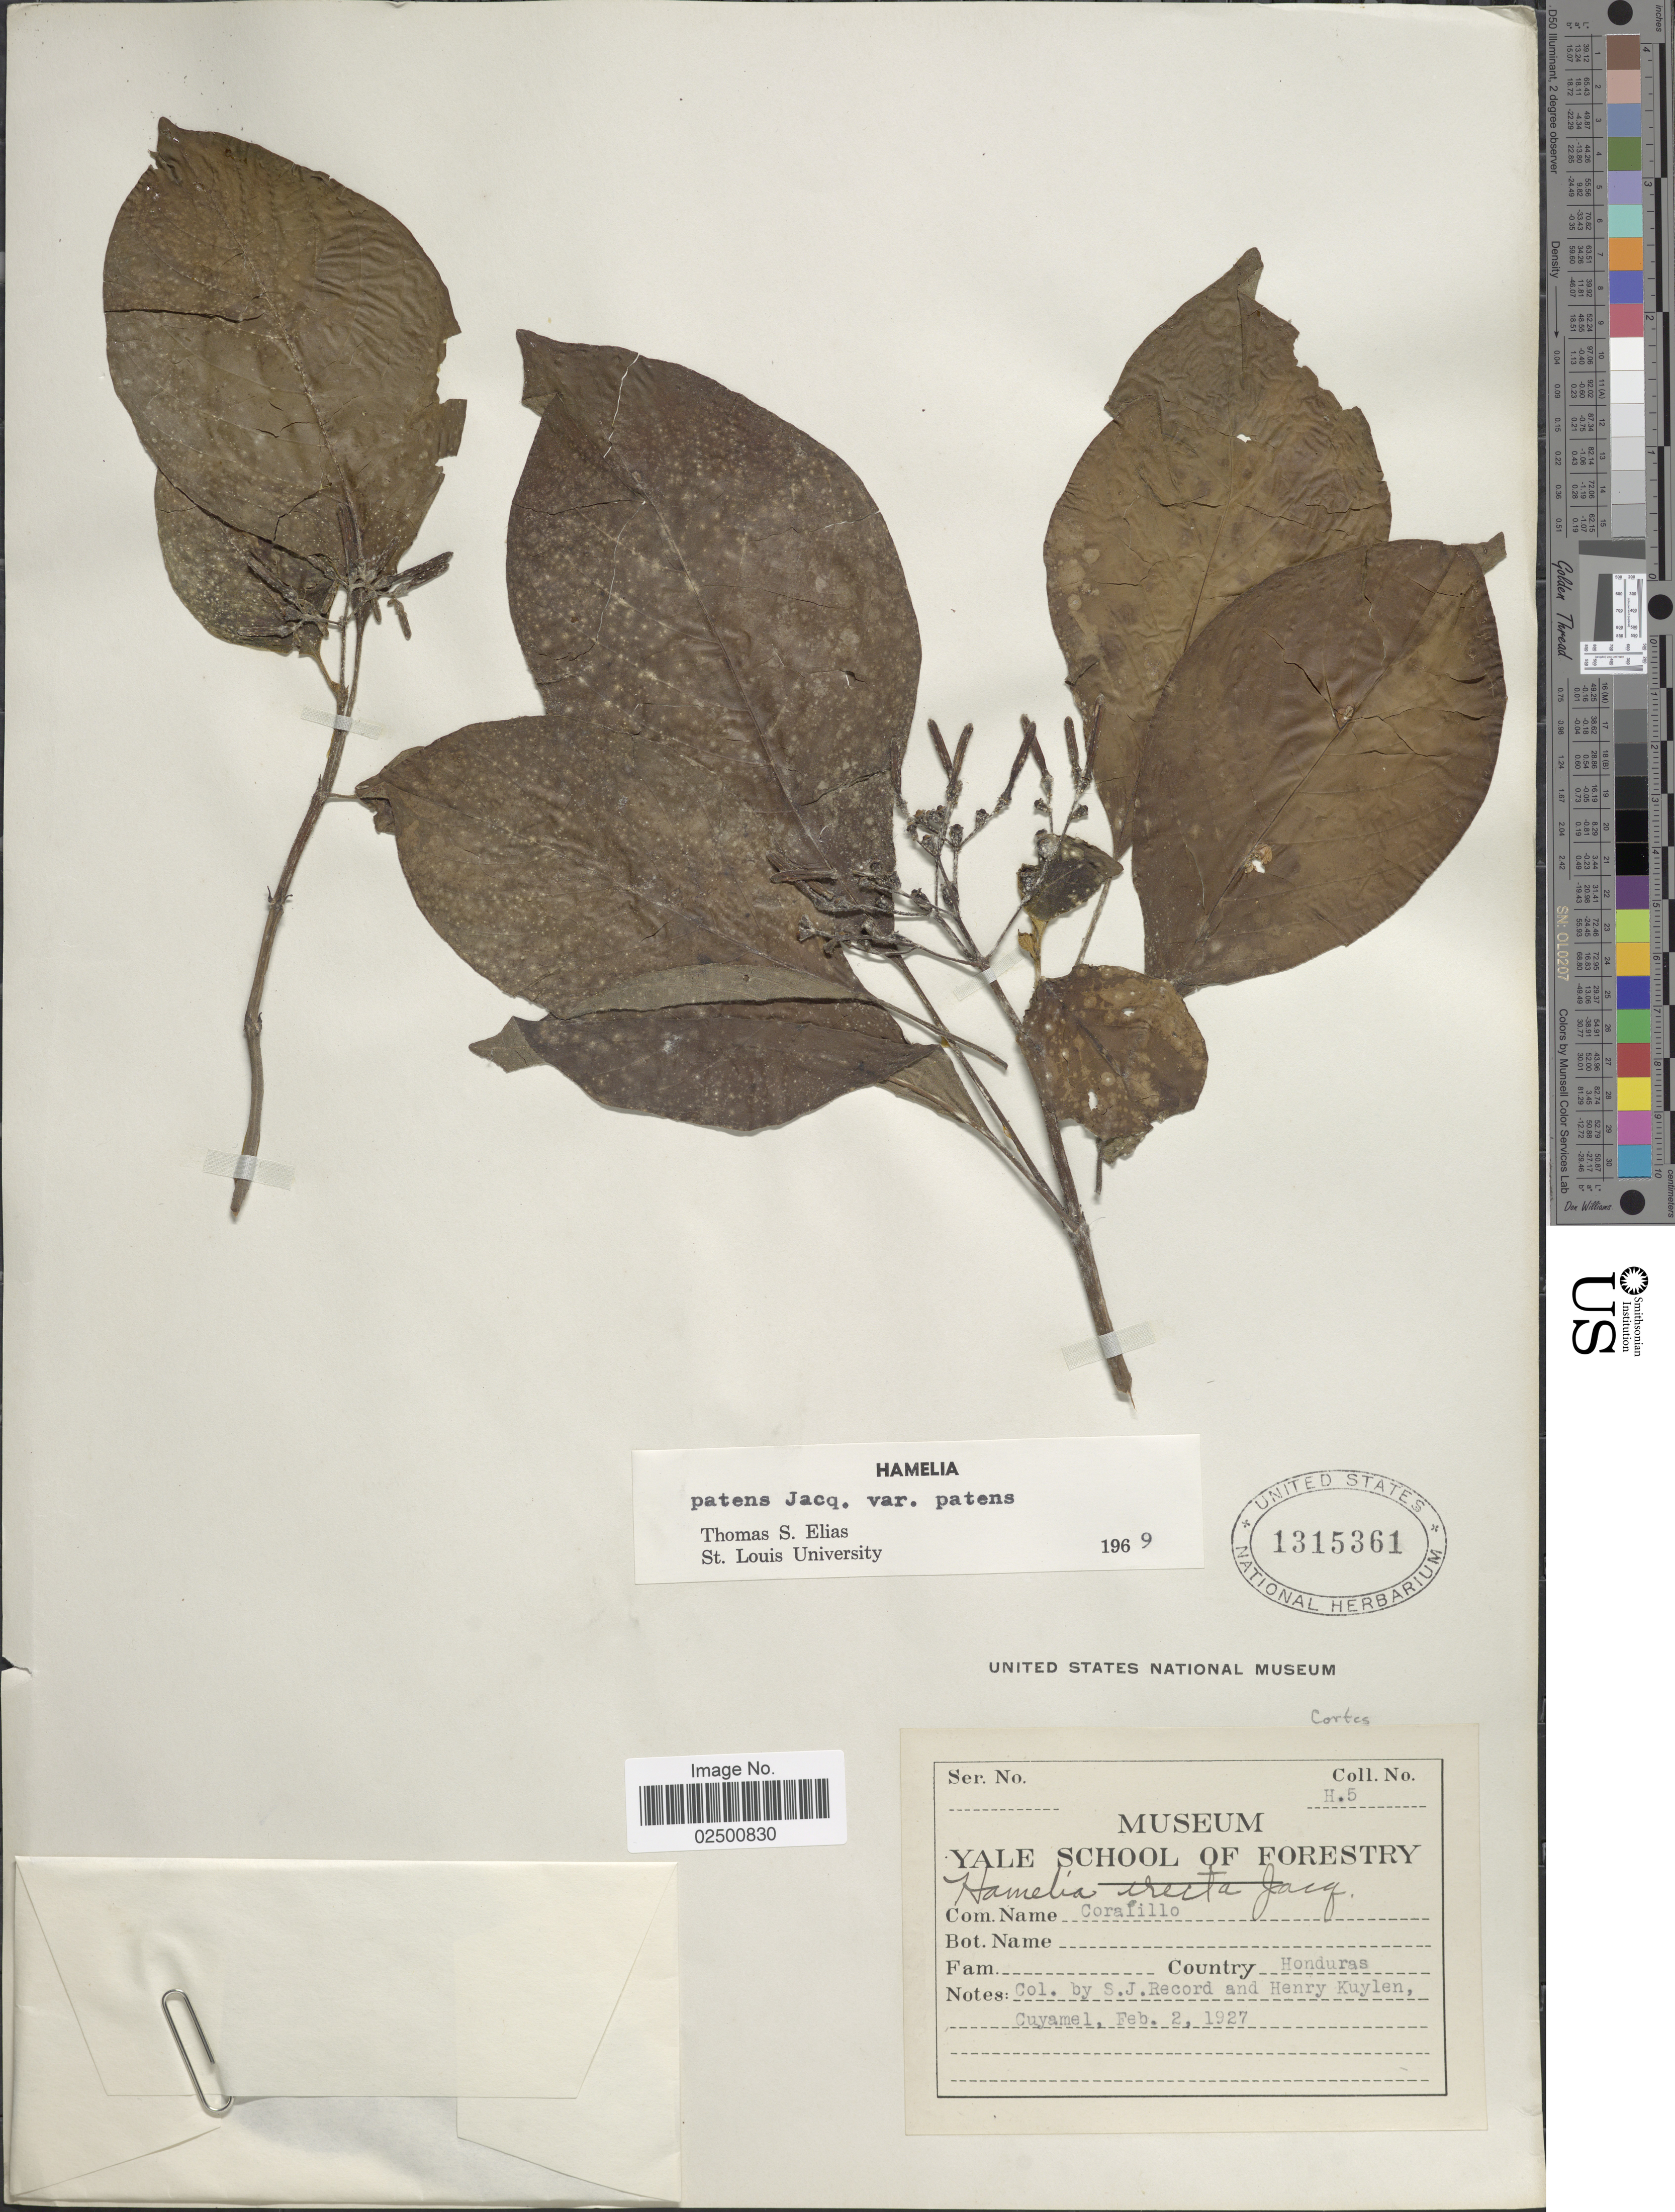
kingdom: Plantae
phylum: Tracheophyta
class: Magnoliopsida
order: Gentianales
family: Rubiaceae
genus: Hamelia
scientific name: Hamelia patens var. patens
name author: Jacq.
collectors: S. J. Record, H. Kuylen & -. Cuyamel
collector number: H.5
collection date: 1927-02-02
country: Honduras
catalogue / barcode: US 1315361